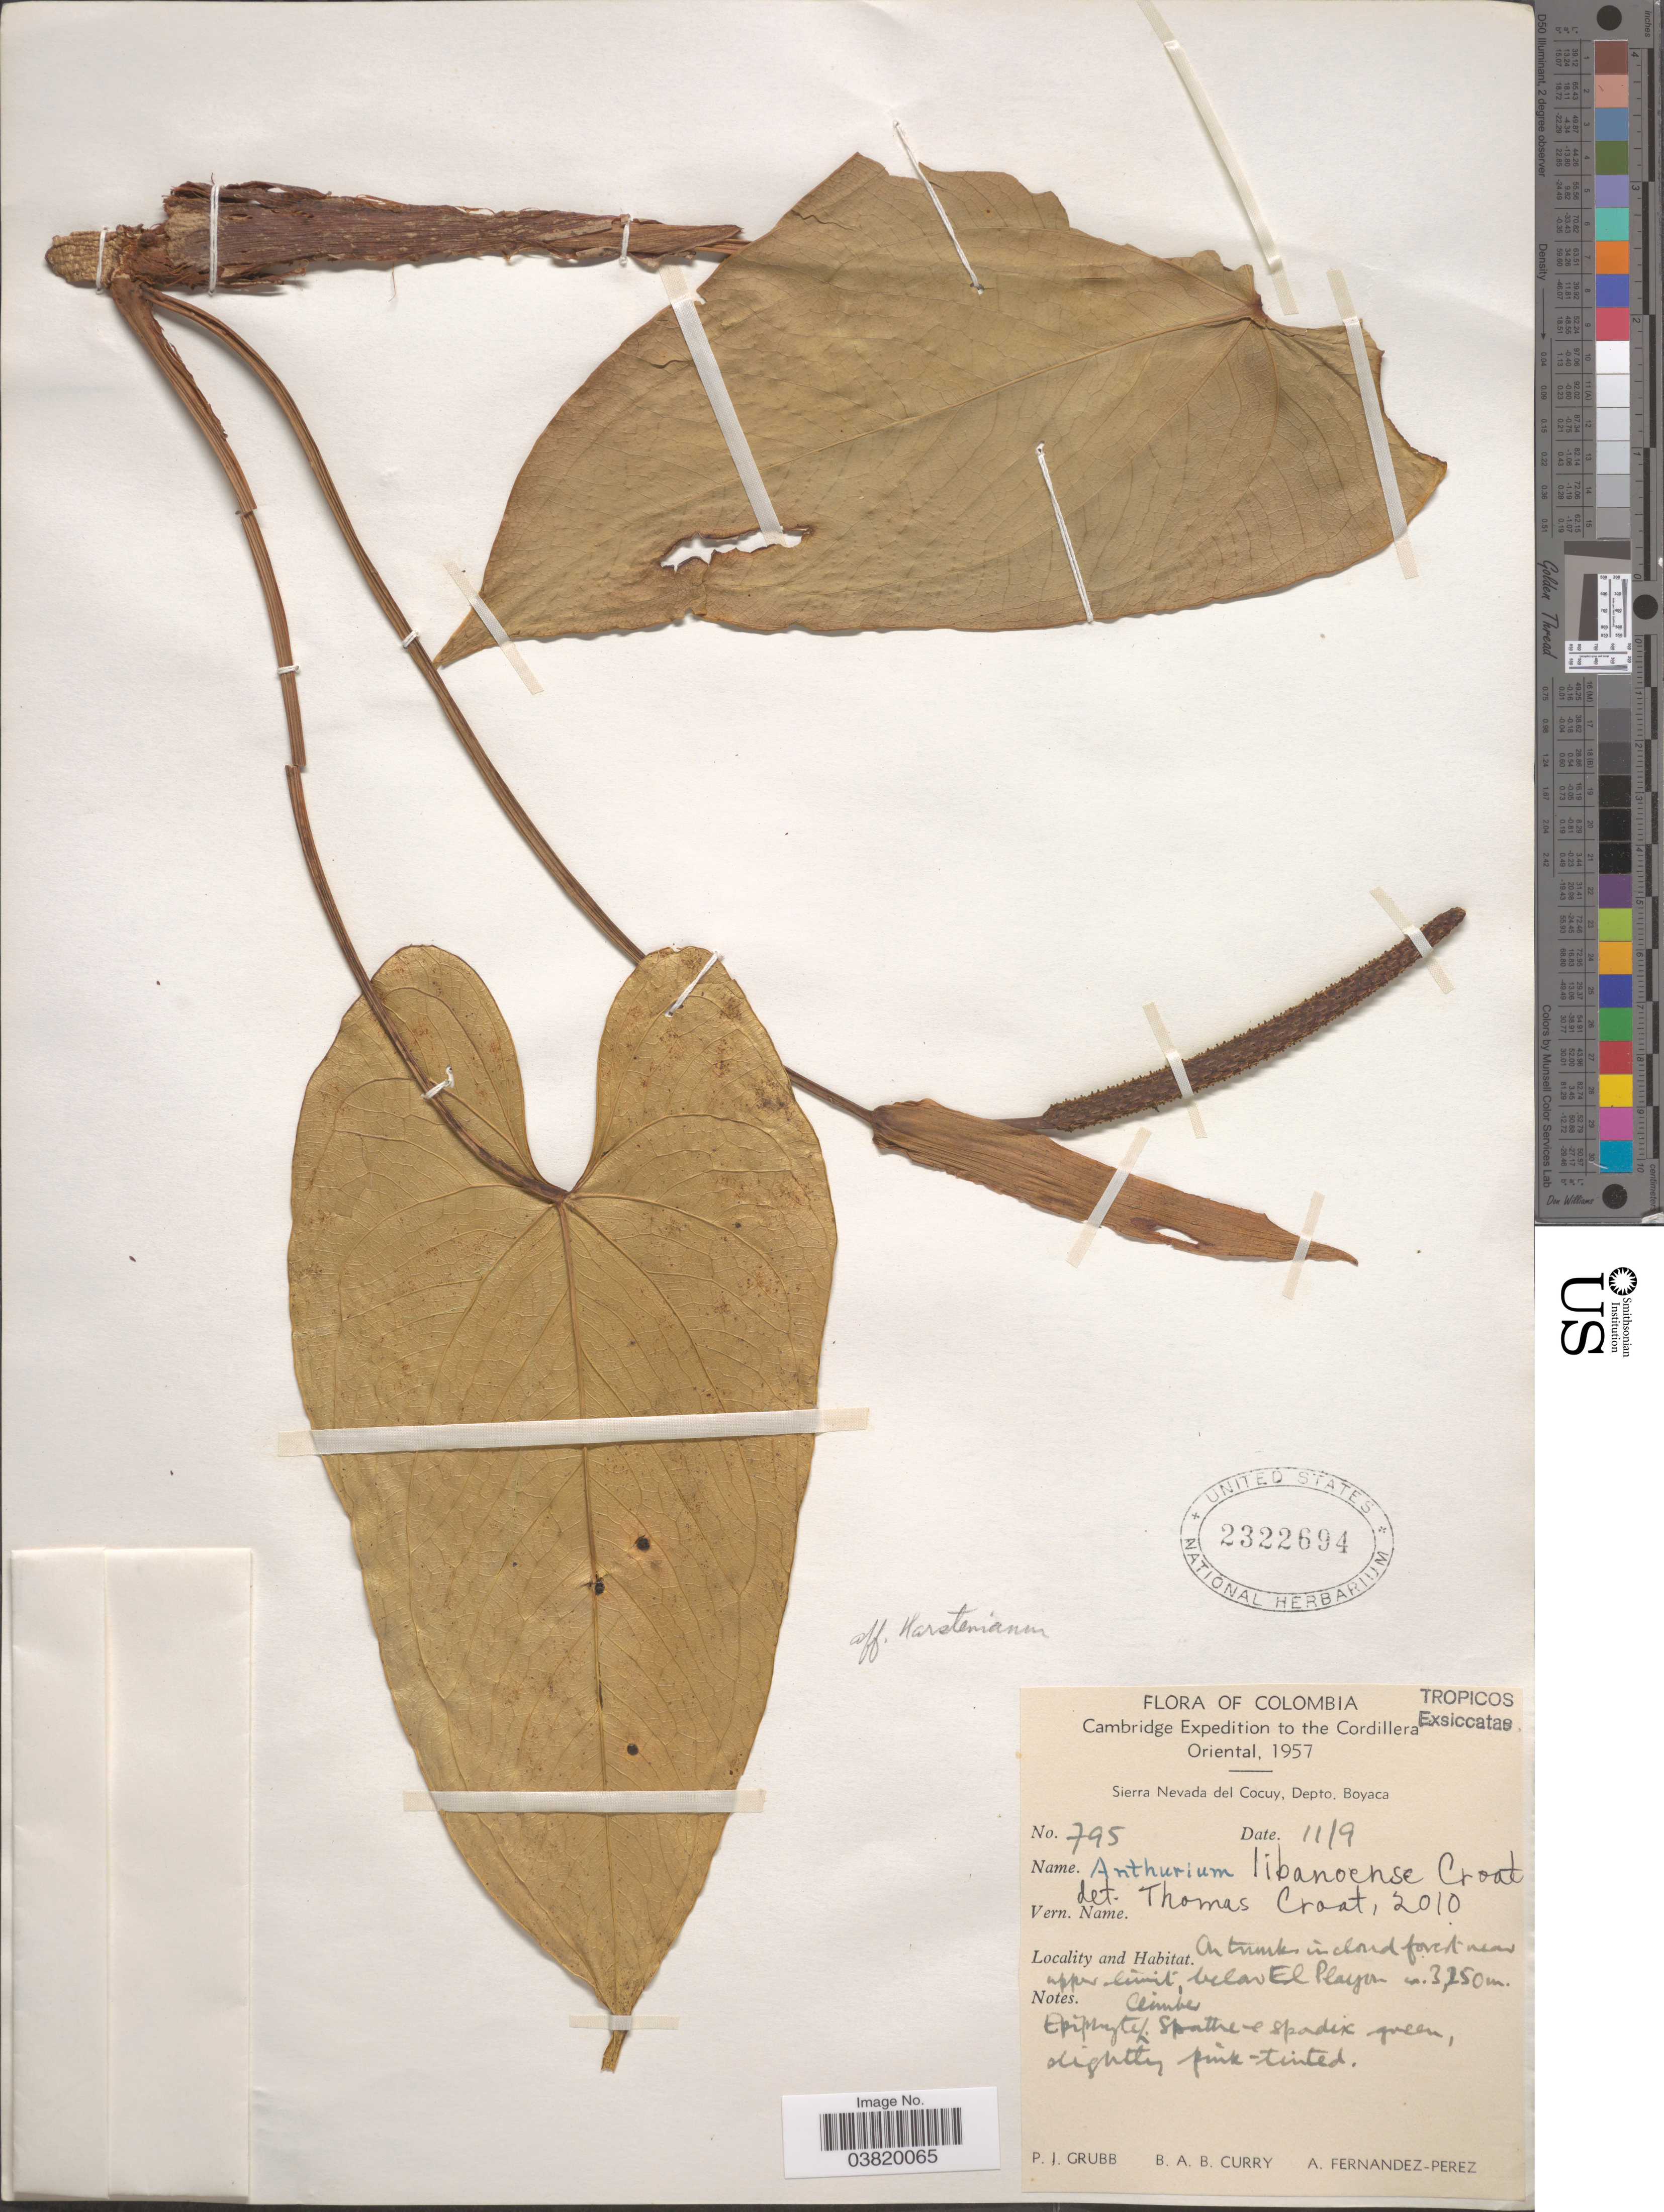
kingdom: Plantae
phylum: Tracheophyta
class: Liliopsida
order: Alismatales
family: Araceae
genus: Anthurium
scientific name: Anthurium libanoense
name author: Croat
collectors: P. J. Grubb, B. A. B. Curry & A. Fernández-Pérez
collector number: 795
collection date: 1957-09-11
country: Colombia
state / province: Boyacá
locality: Cordillera Oriental. Sierra Nevada del Cocuy, Depto. Boyaca. Near upper limit below El Playon.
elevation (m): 3250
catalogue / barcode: US 2322694